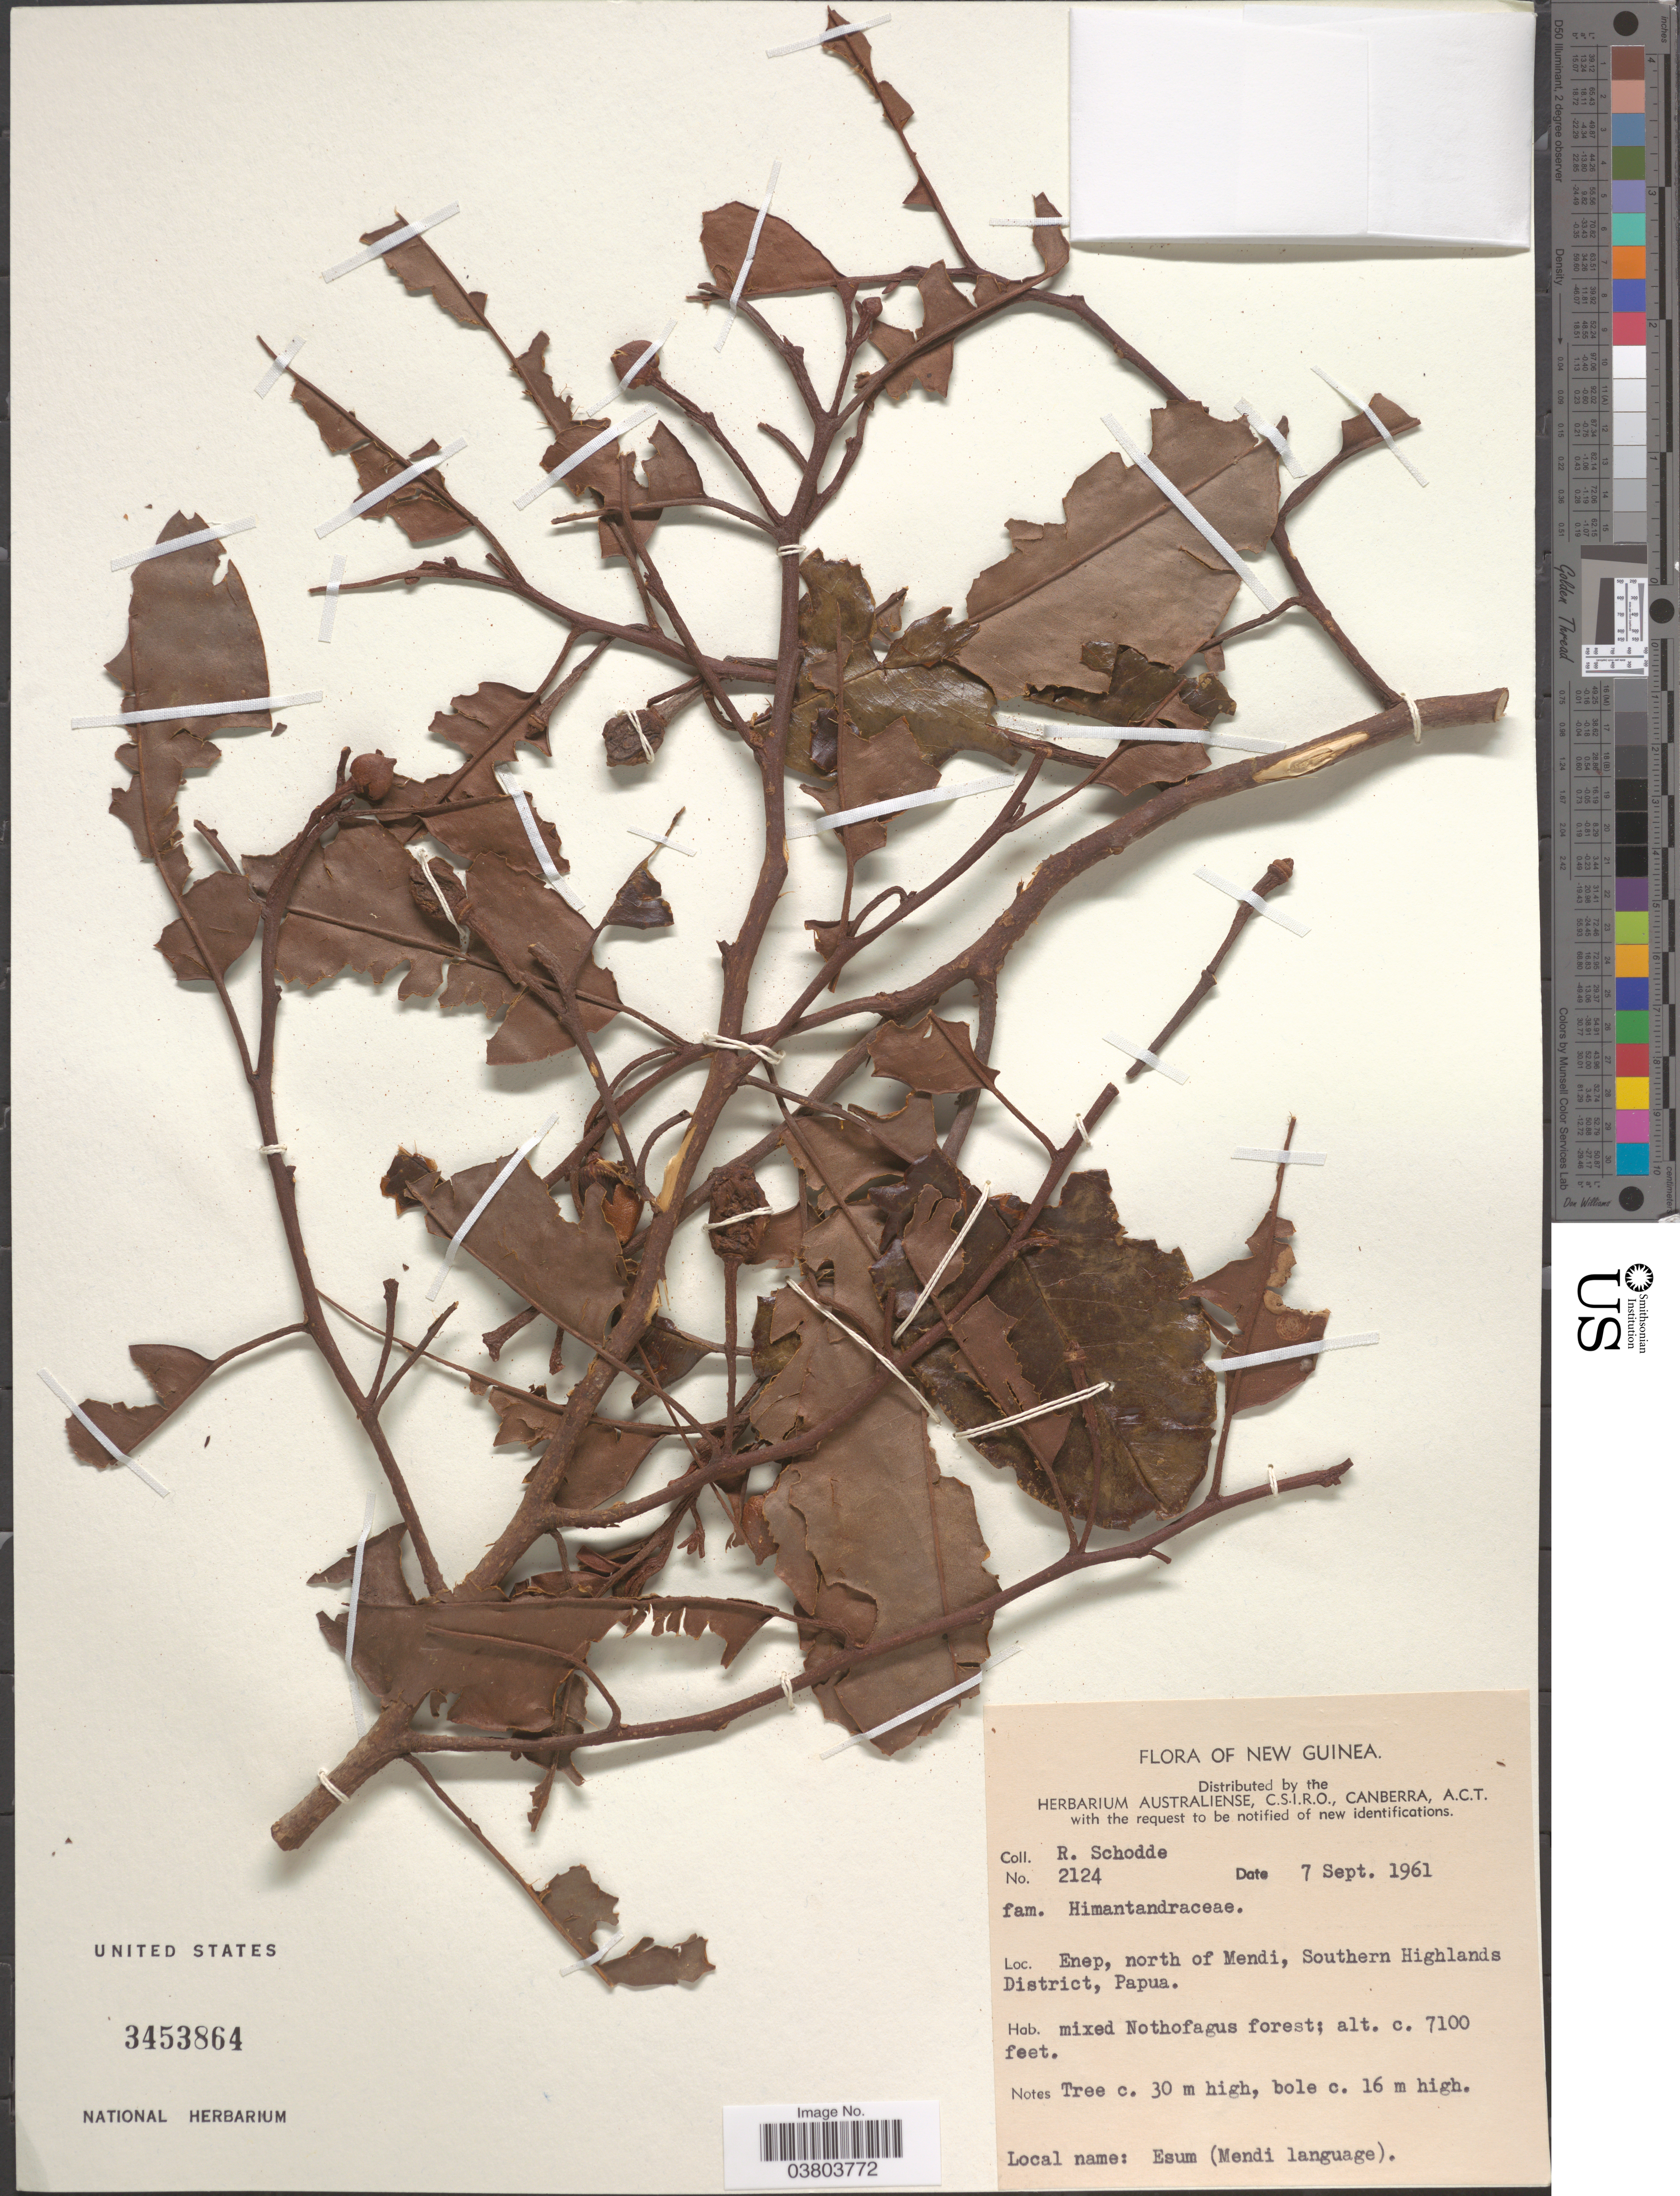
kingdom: Plantae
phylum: Tracheophyta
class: Magnoliopsida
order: Magnoliales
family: Himantandraceae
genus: Galbulimima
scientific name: Galbulimima belgraveana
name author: (F. Muell.) Sprague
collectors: R. Schodde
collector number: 2124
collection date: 1961-09-07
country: Papua New Guinea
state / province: Southern Highlands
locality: New Guinea. Enep, north of Mendi, Southern Highlands District, Papua.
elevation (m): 2164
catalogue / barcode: US 3453864